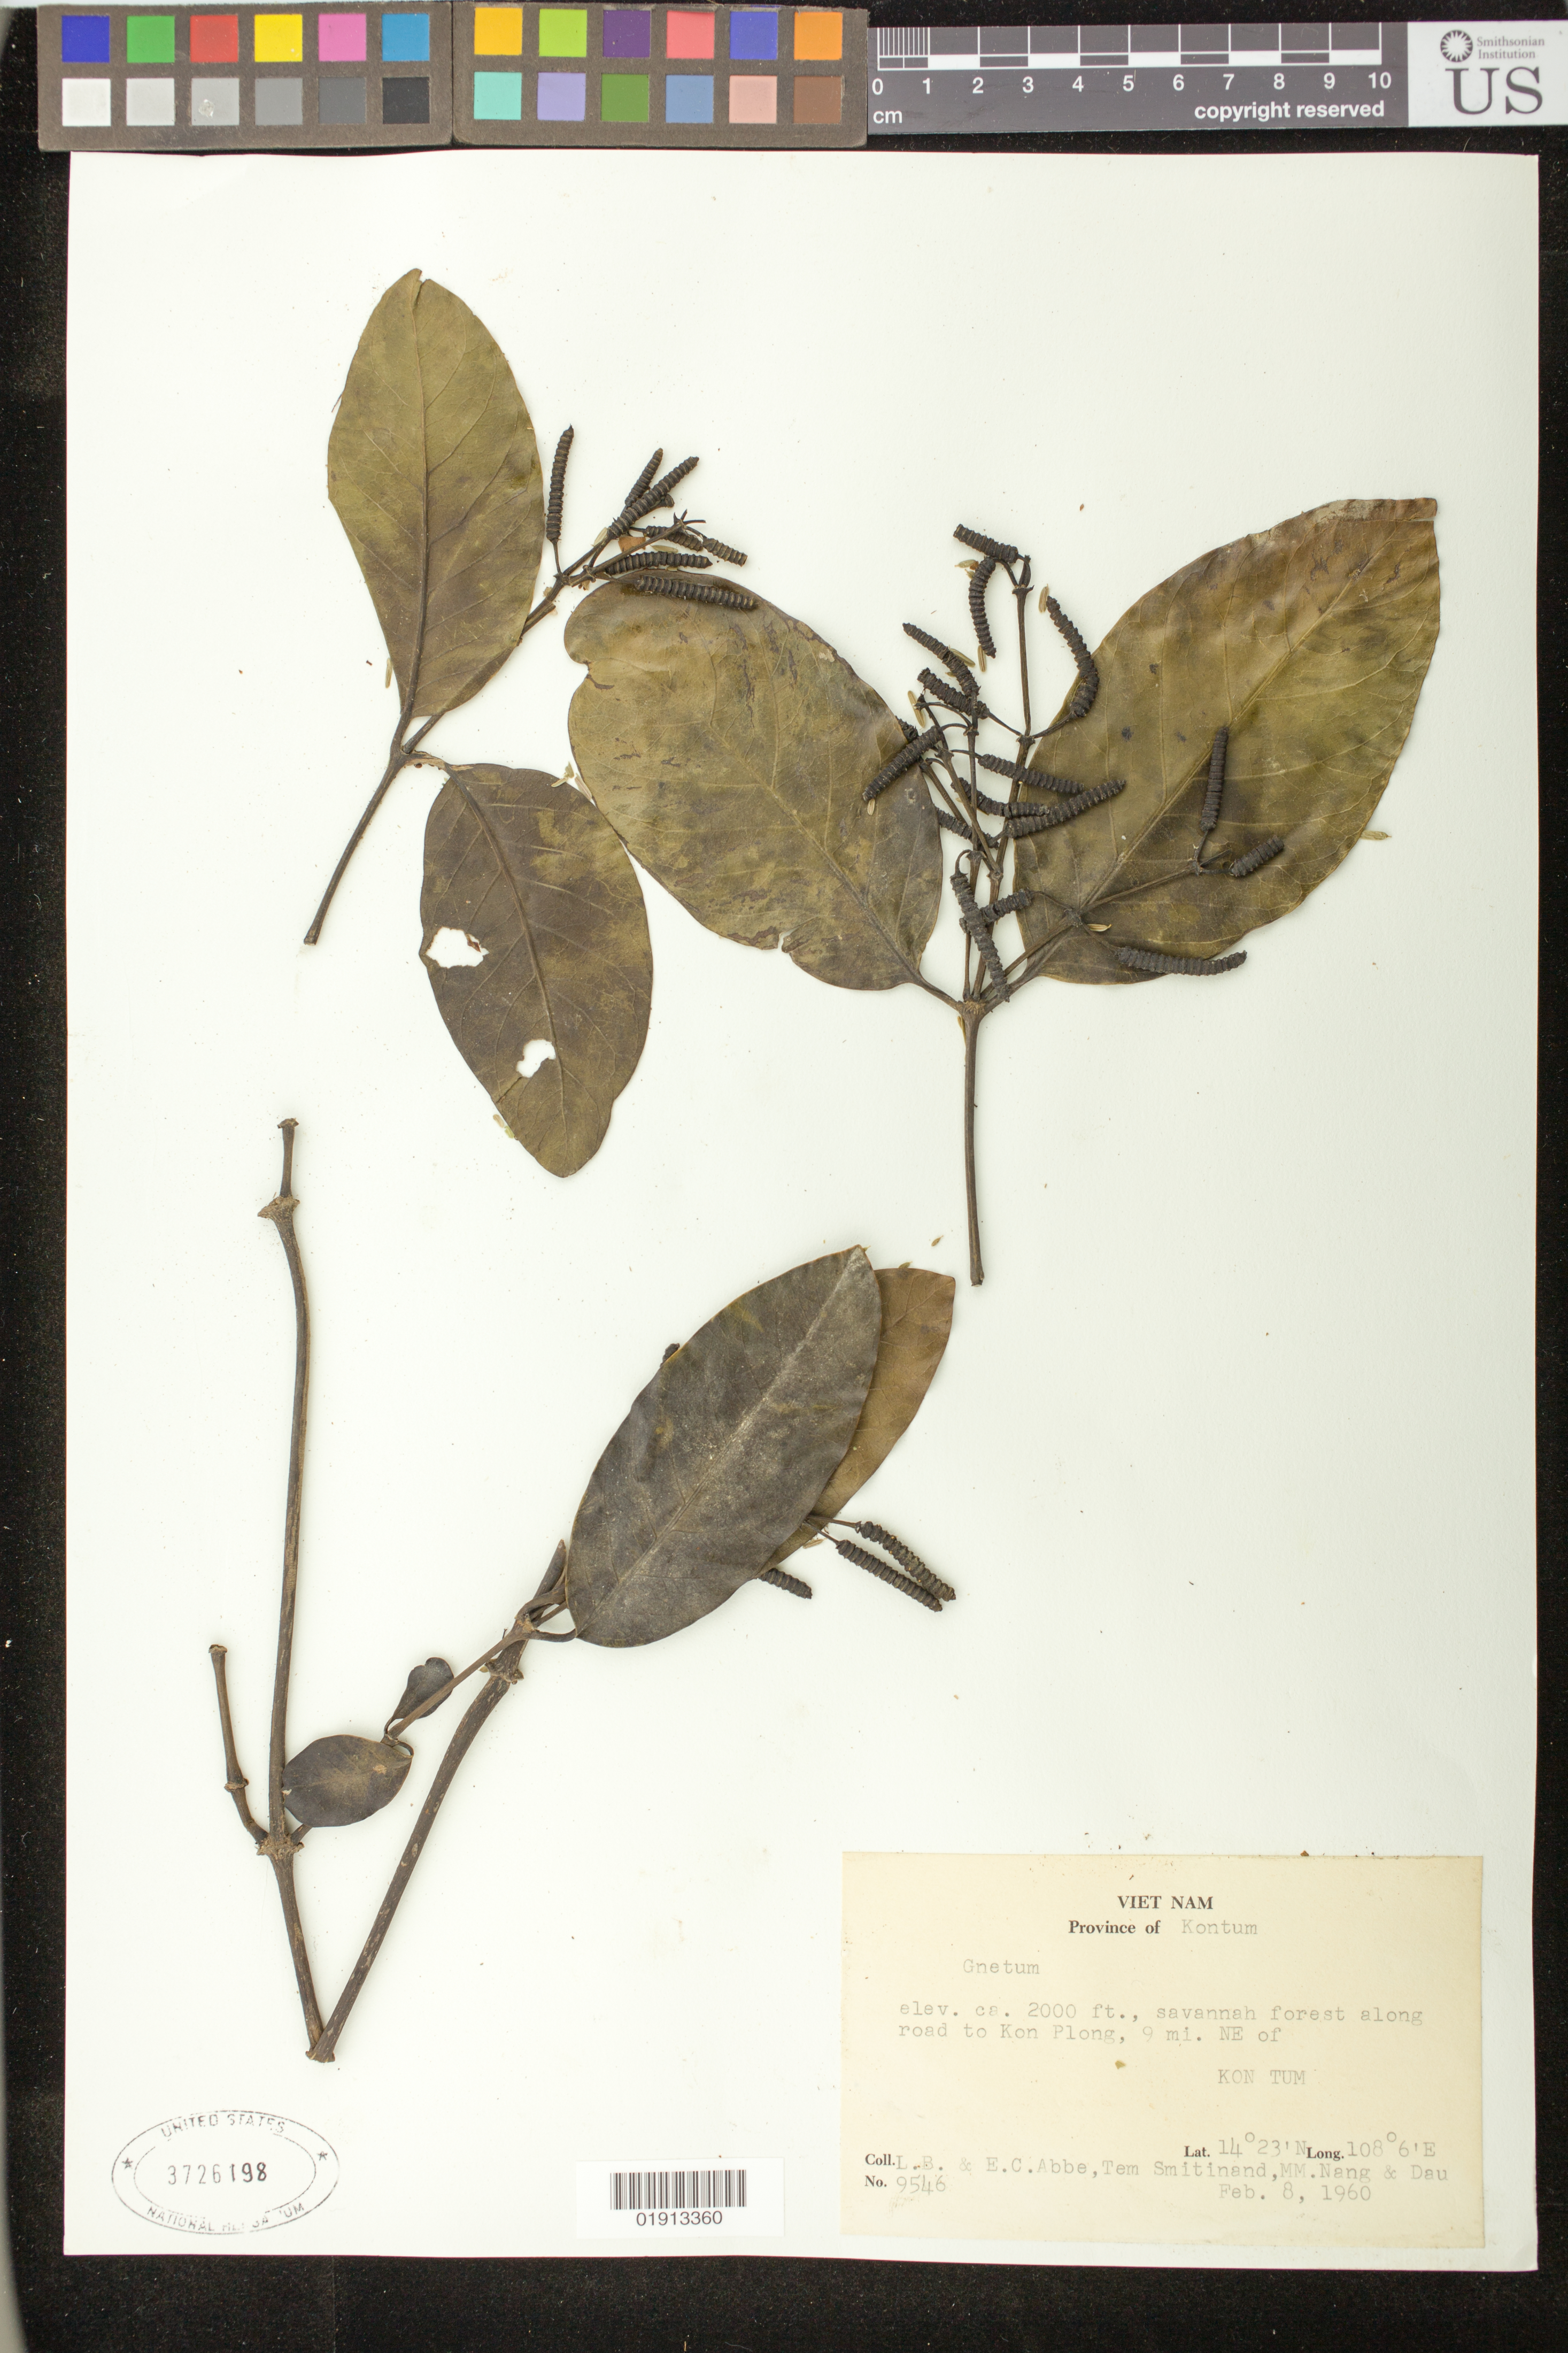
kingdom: Plantae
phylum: Tracheophyta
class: Gnetopsida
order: Gnetales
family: Gnetaceae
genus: Gnetum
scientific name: Gnetum sp.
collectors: L. B. Abbe, E. C. Abbe, T. Smitinand, M. Nang & -- Dau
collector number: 9546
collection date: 1960-02-08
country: Vietnam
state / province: Kon Tum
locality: Along road to Kon Plong, 9 mi. NE of Kon Tum.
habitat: Savannah forest.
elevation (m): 610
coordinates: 14 23 N, 108 6 E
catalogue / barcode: US 3726198